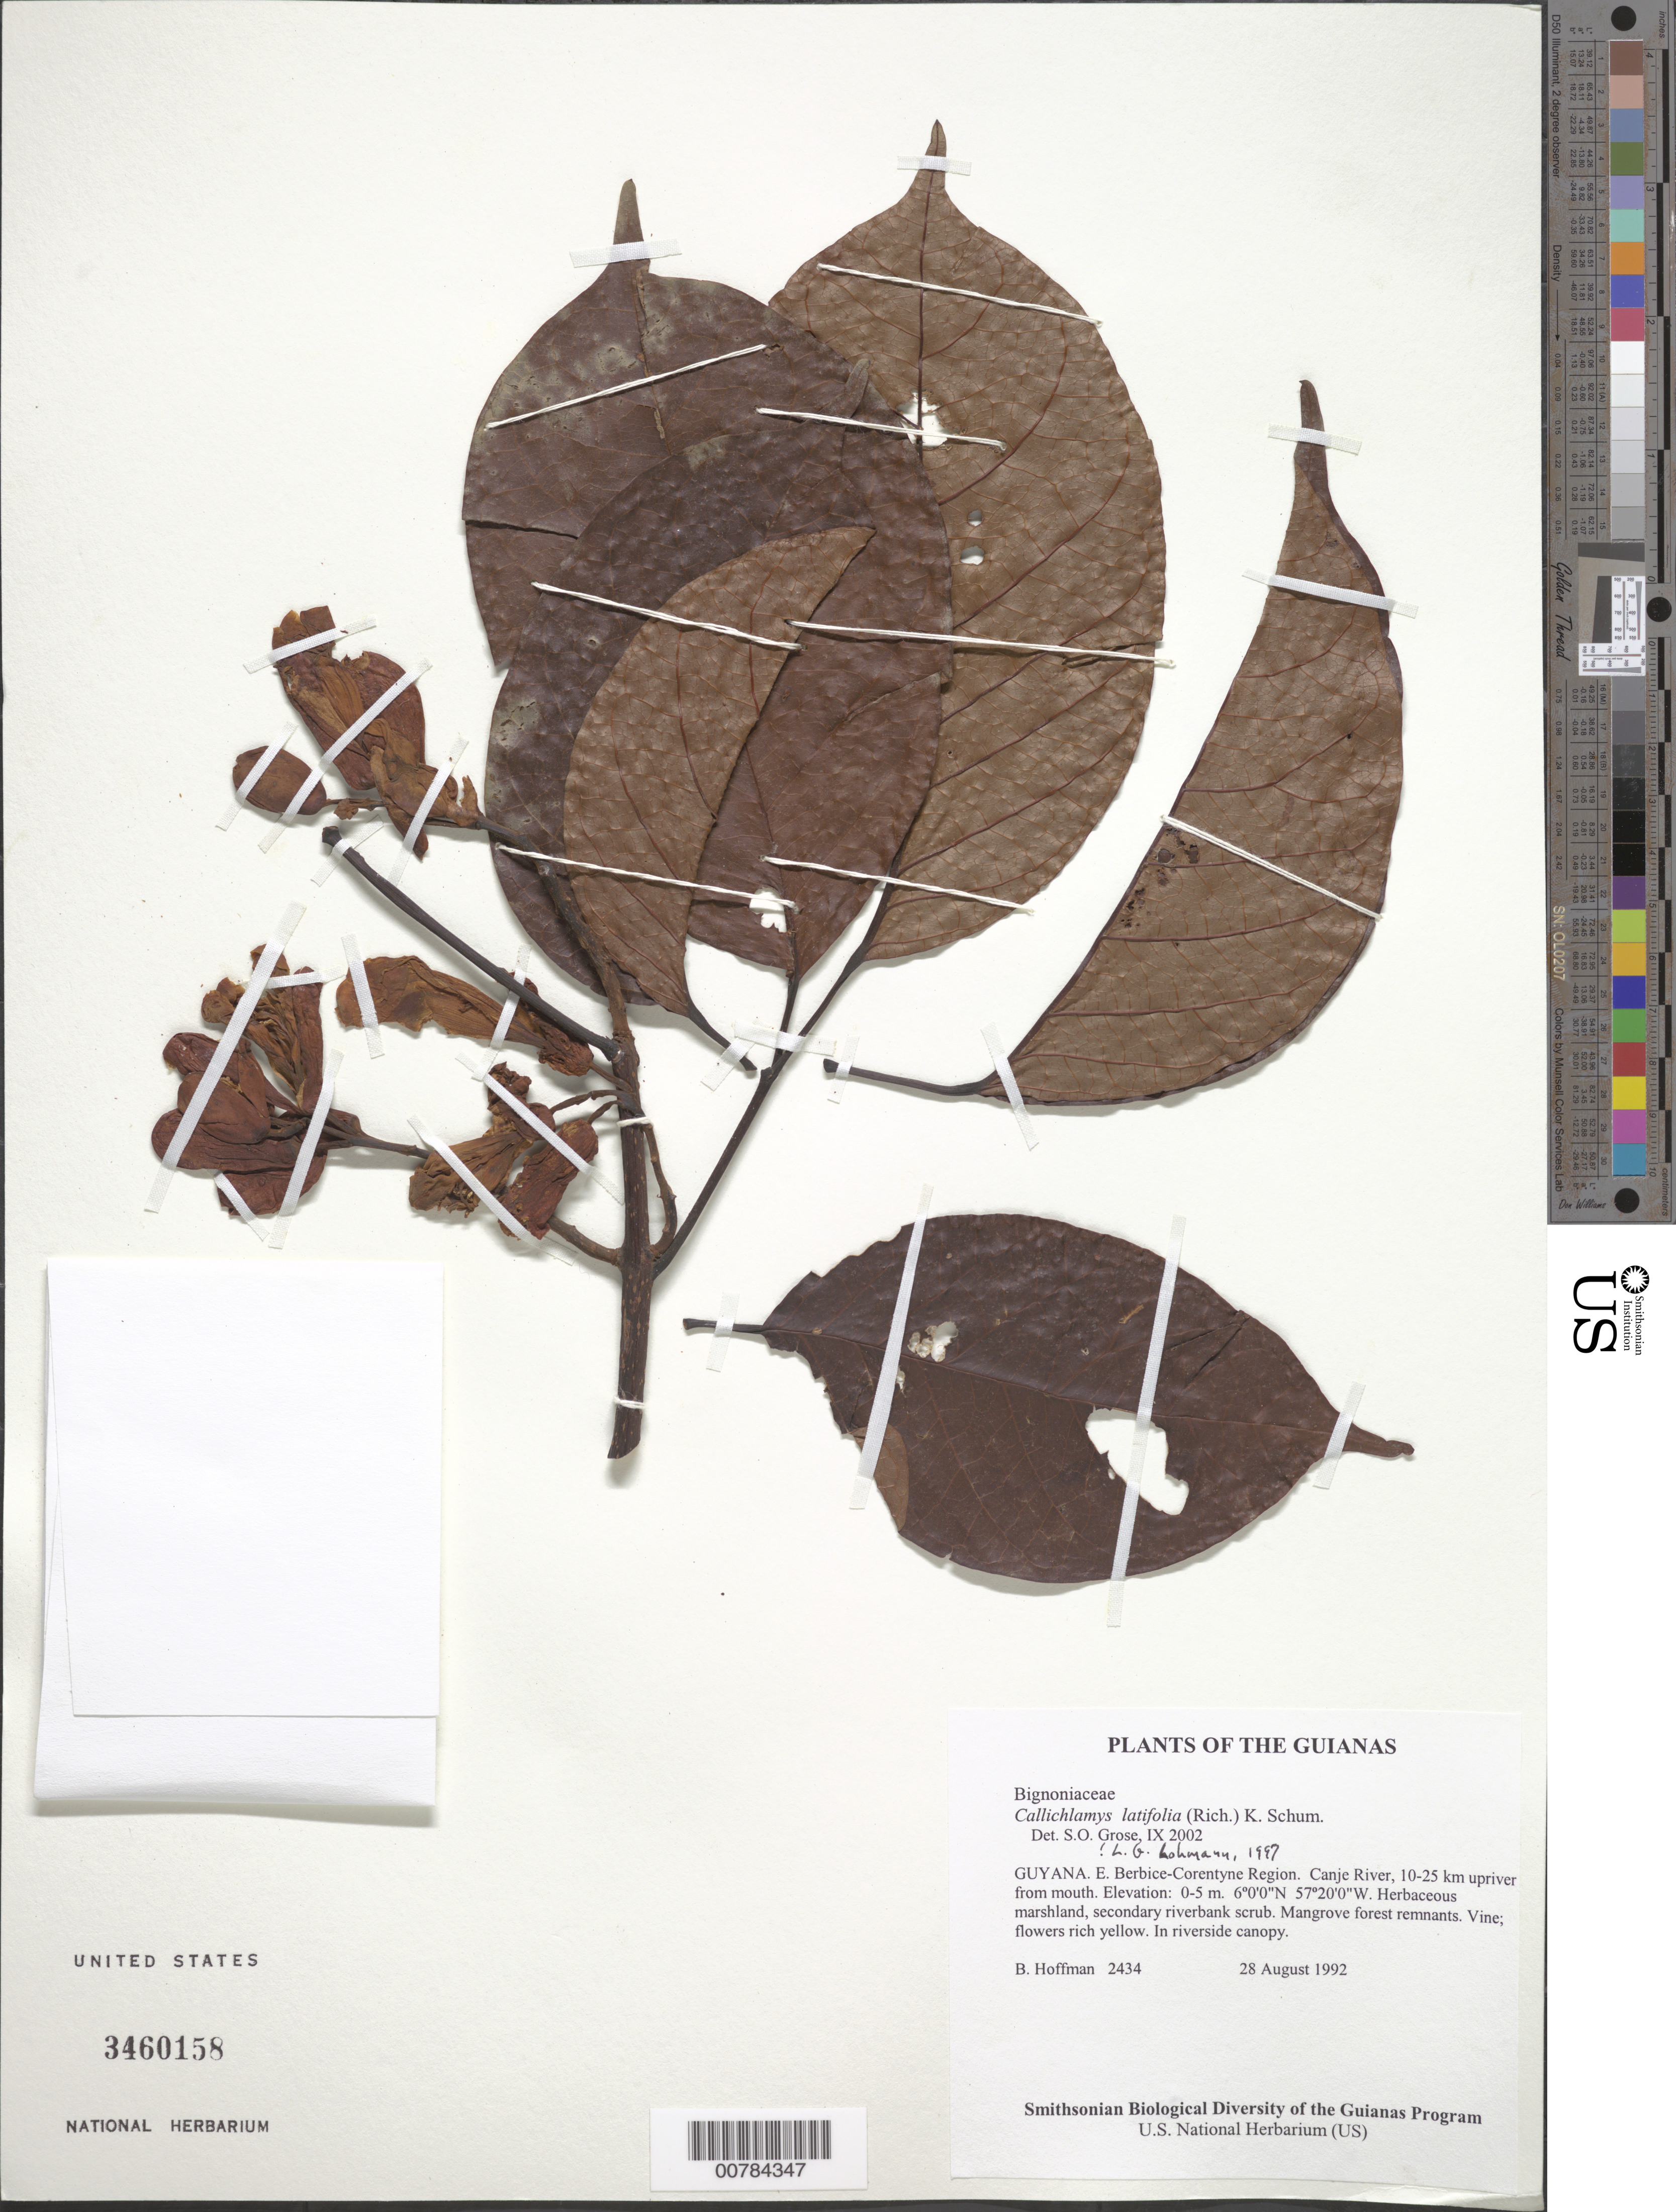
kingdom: Plantae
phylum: Tracheophyta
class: Magnoliopsida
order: Lamiales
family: Bignoniaceae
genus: Callichlamys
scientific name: Callichlamys latifolia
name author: (Rich.) K. Schum.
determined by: Lohmann, L. G.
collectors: B. Hoffman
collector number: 2434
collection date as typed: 28 August 1992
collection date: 1992-08-28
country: Guyana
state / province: E. Berbice-Corentyne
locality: Canje River, 10-25 km upriver from mouth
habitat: Herbaceous marshland, secondary riverbank scrub. Mangrove forest remnants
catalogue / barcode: US 3460158